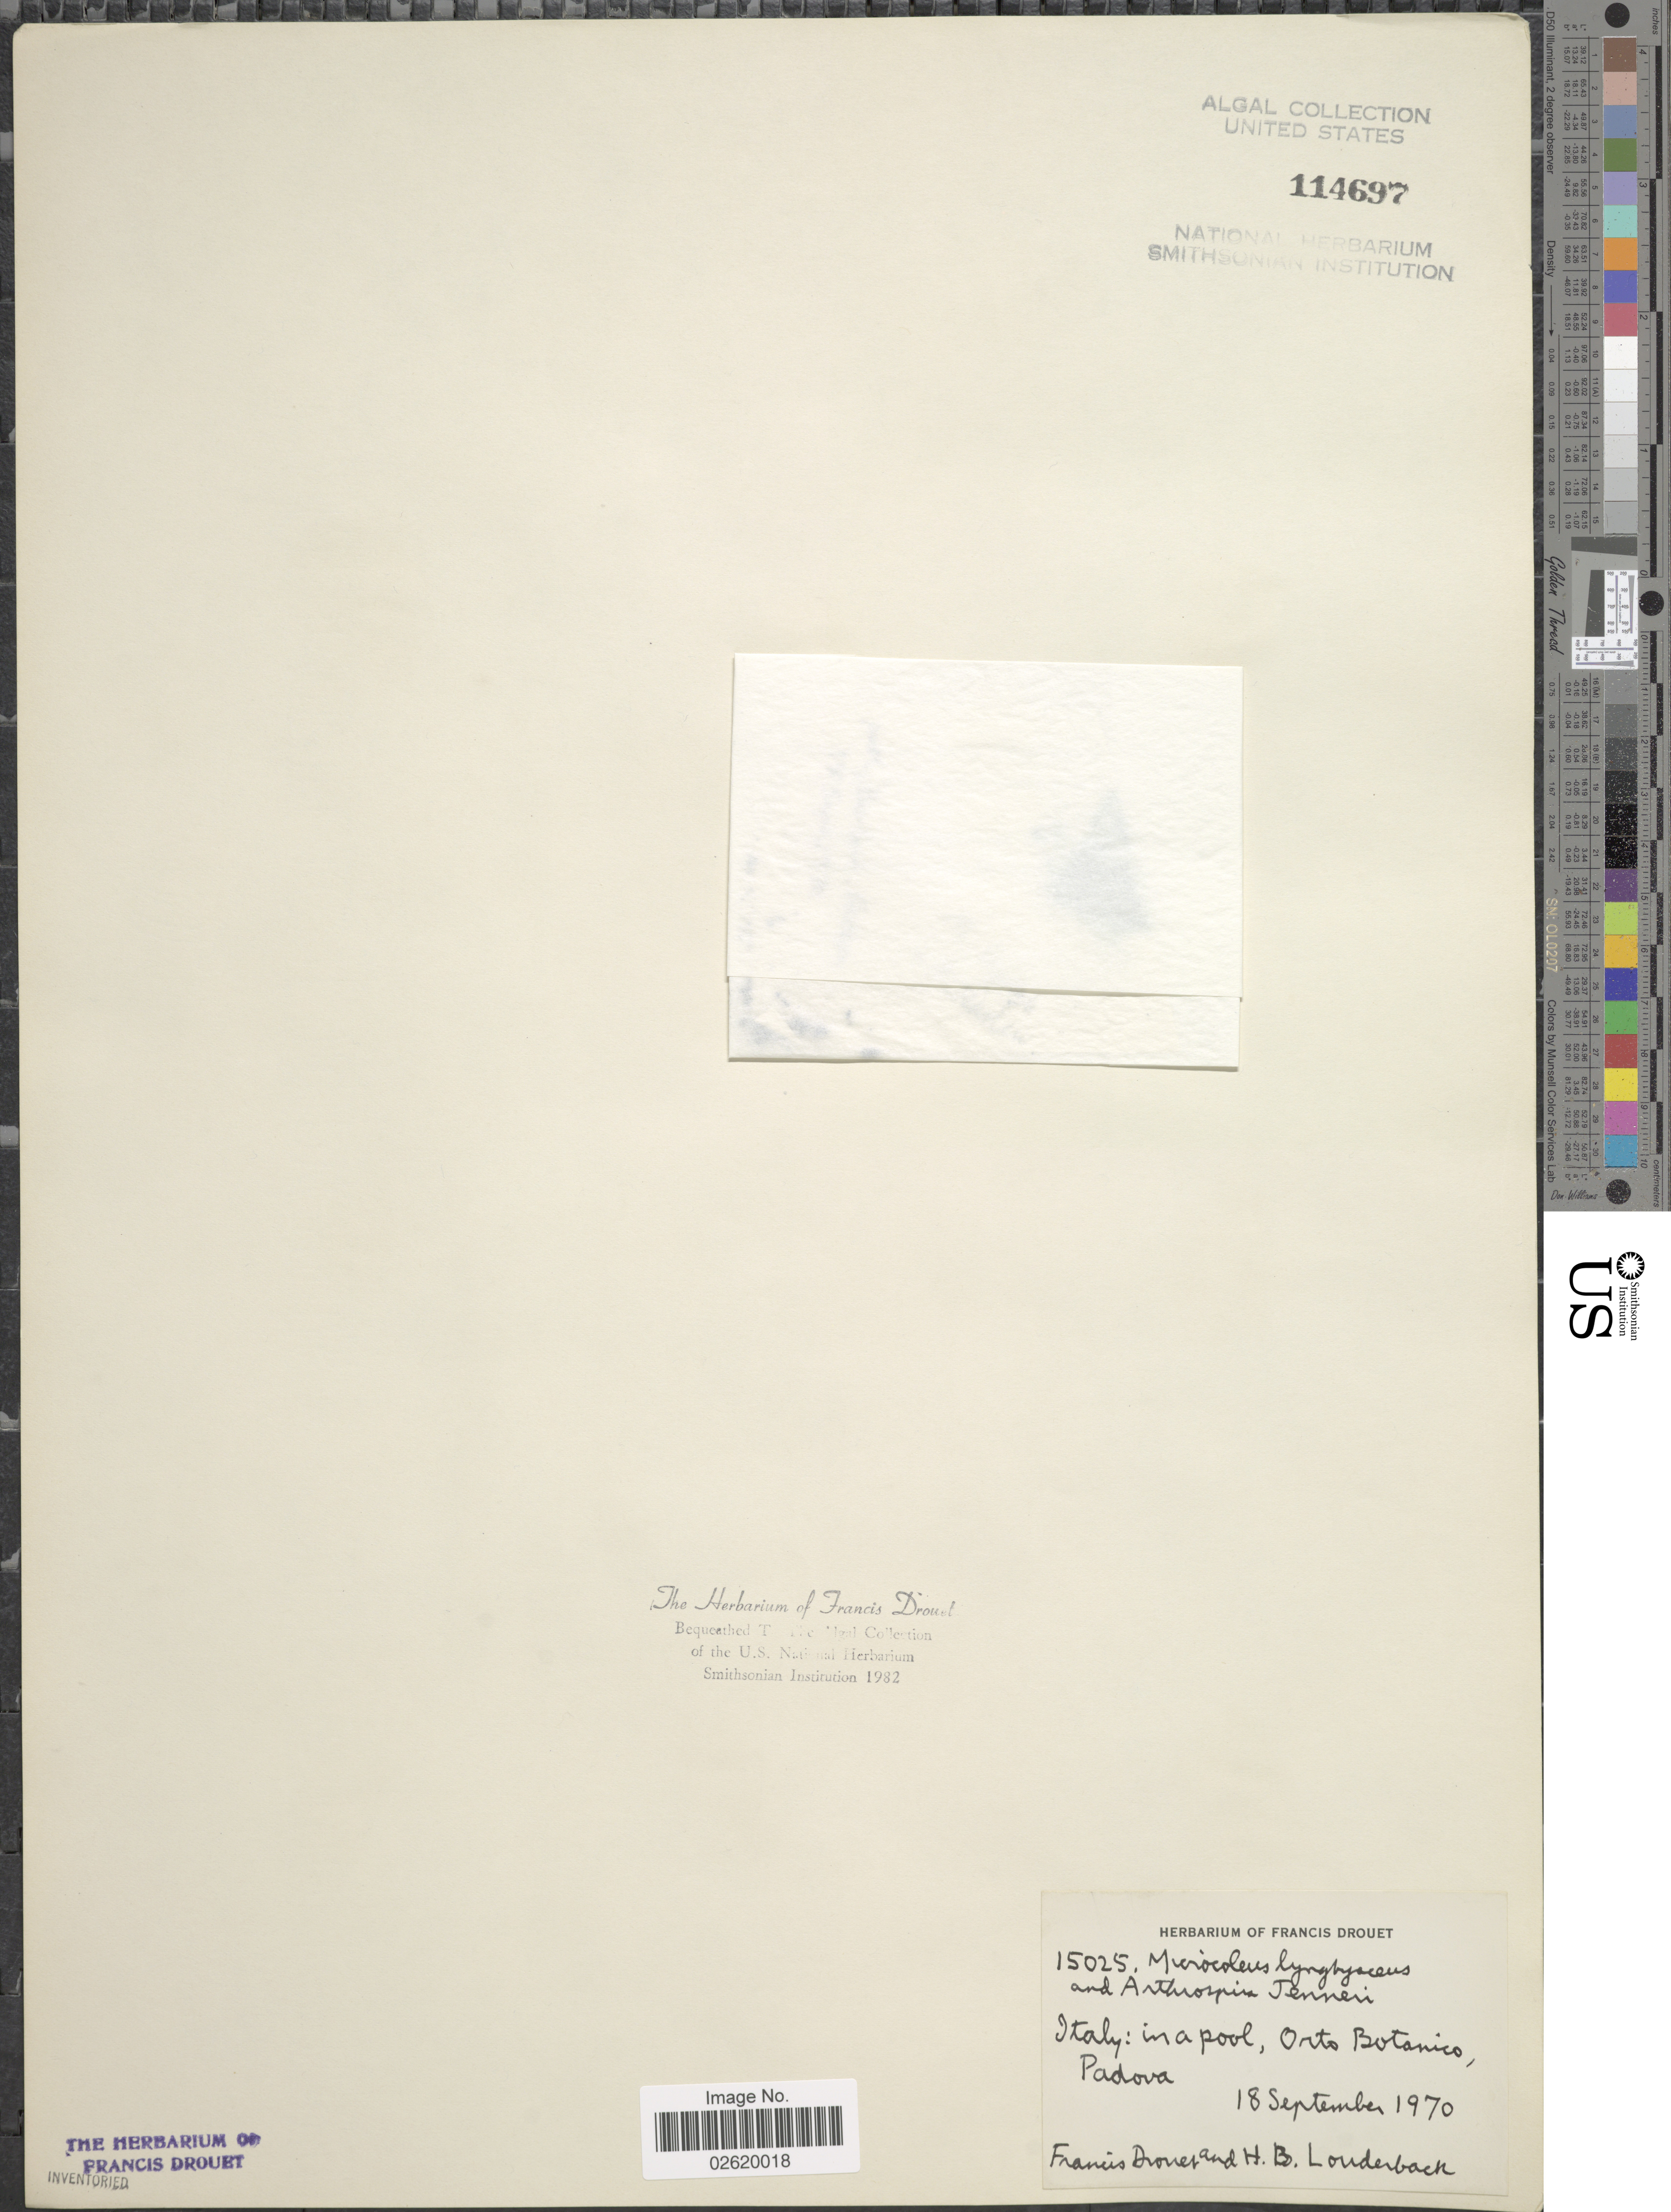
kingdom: Bacteria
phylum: Cyanobacteria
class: Cyanobacteriia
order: Cyanobacteriales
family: Microcoleaceae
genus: Microcoleus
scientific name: Microcoleus lyngbyaceus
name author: Kütz. ex Forti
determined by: Drouet, F. E.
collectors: F. E. Drouet & H. Louderback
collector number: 15025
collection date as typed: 18 Sep 1970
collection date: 1970-09-18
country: Italy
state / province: Veneto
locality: Padua (padova)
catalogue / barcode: US 114697